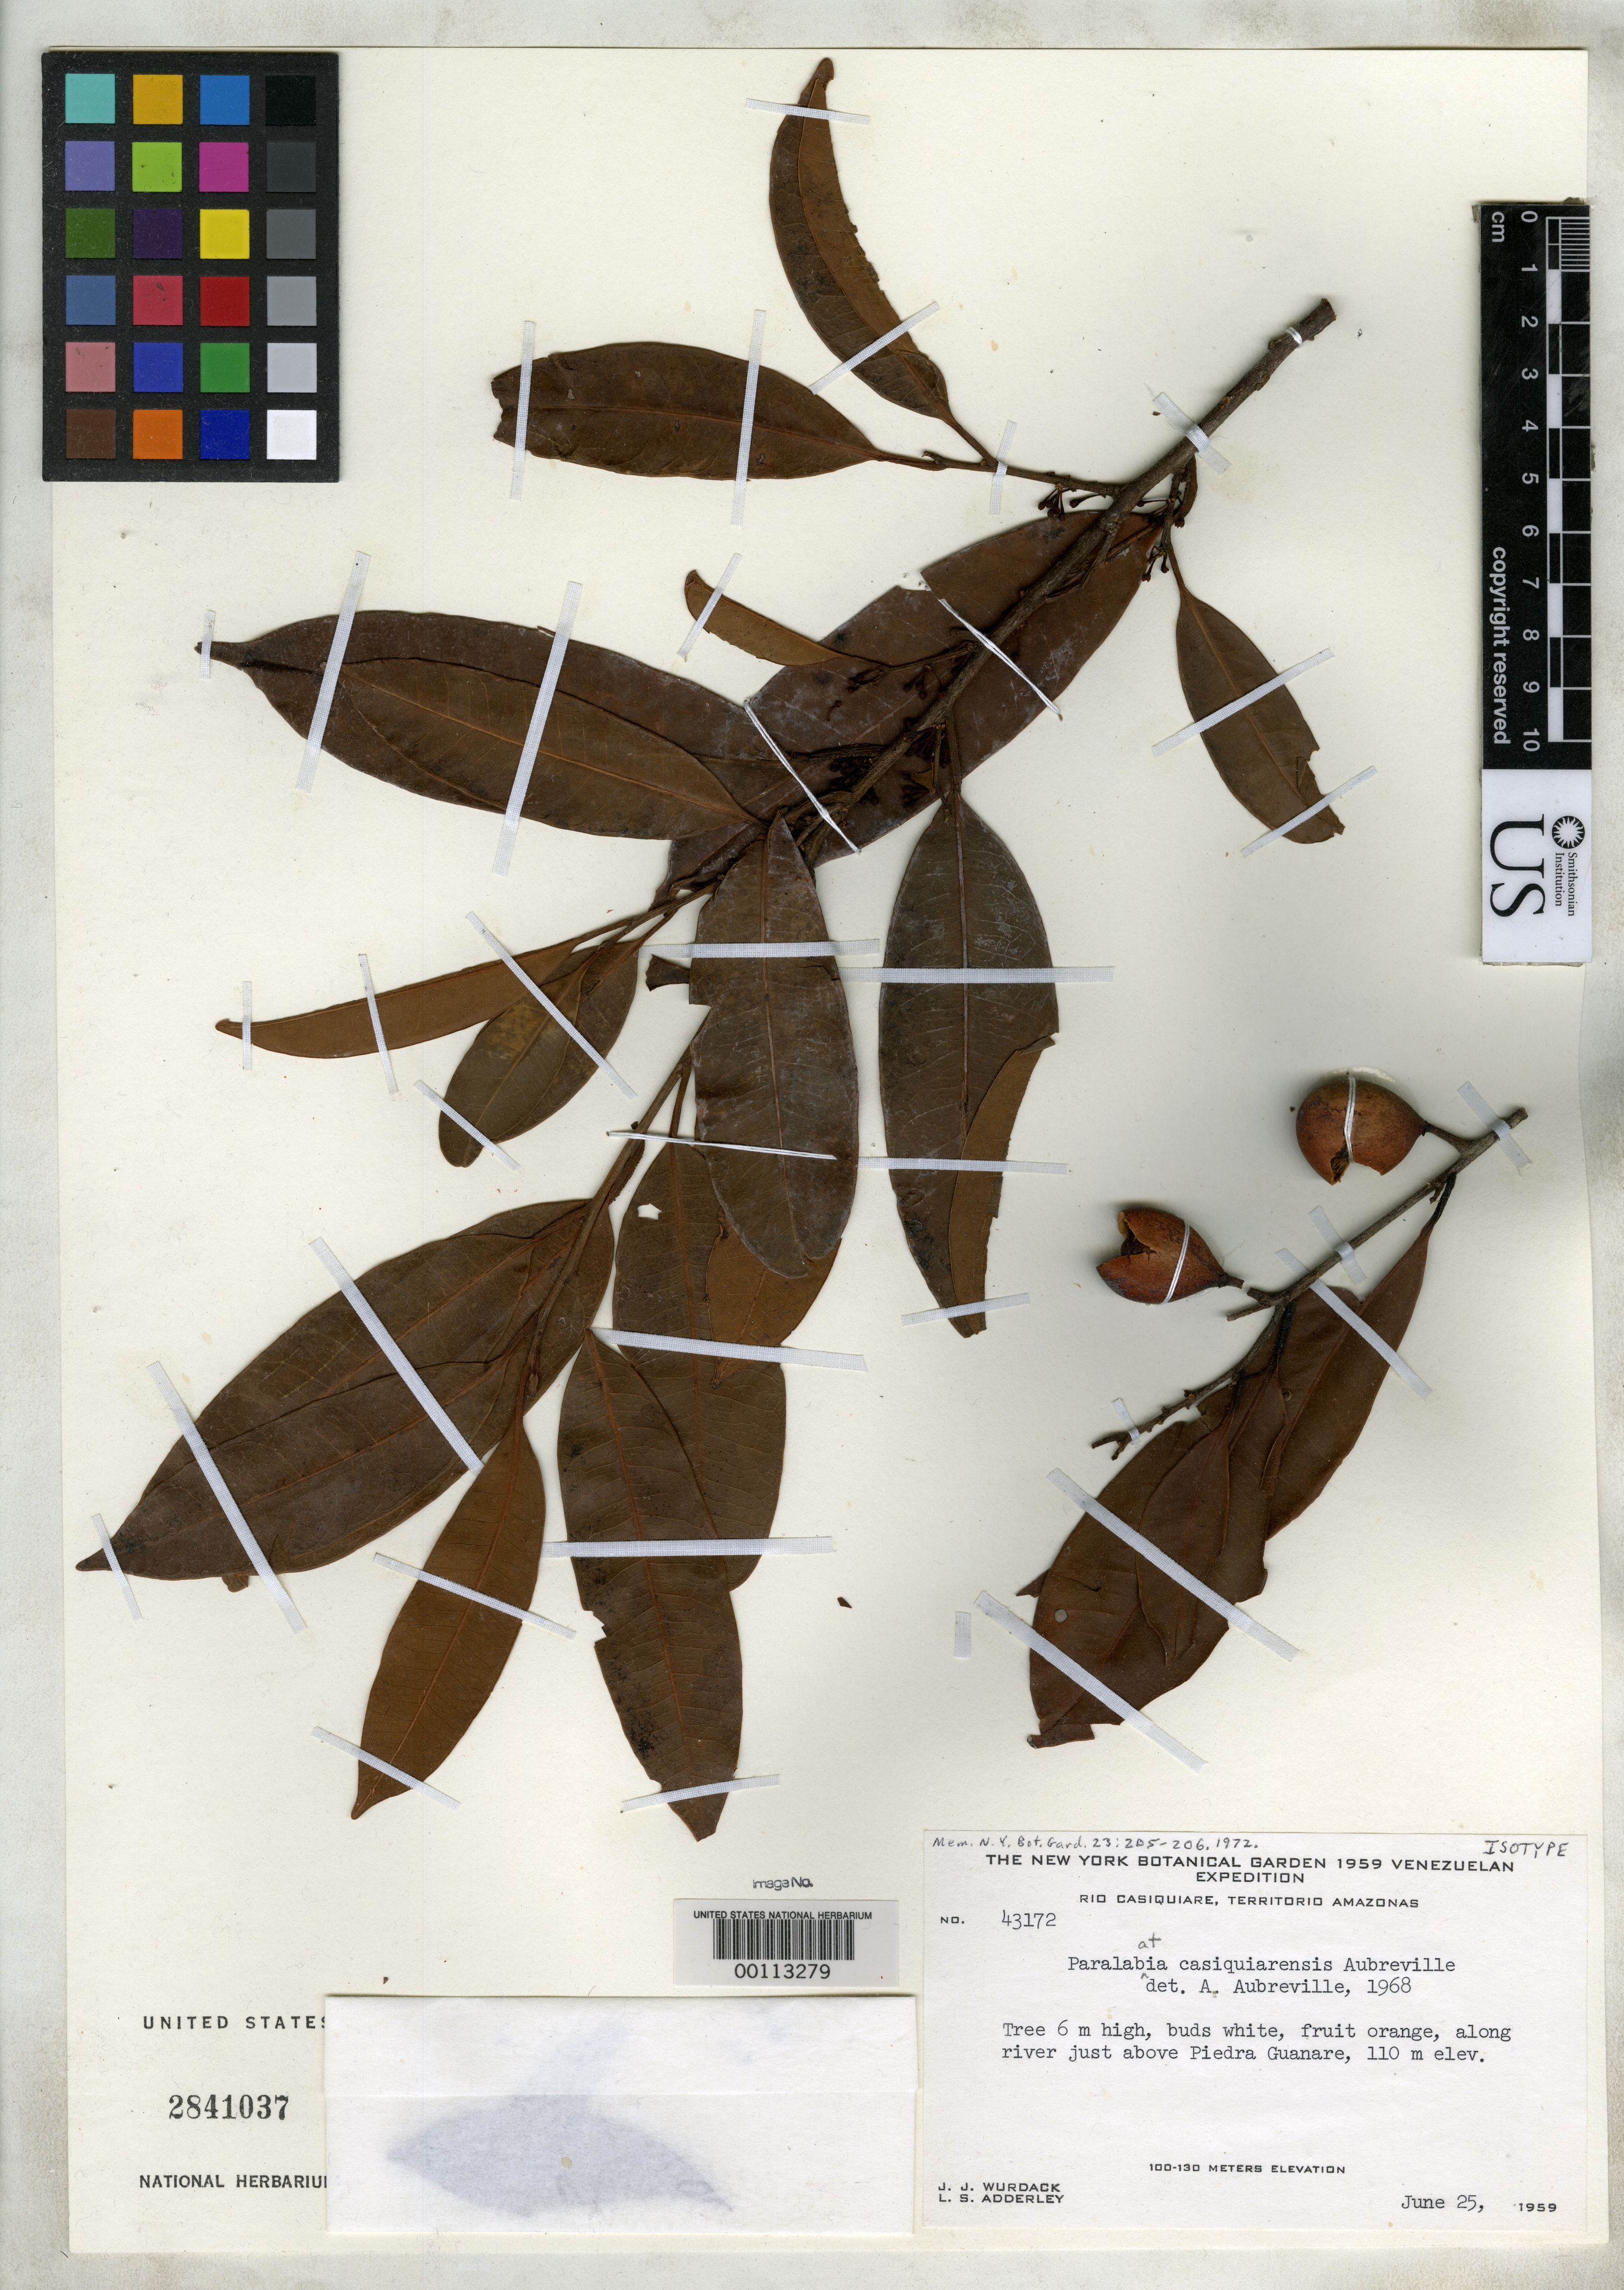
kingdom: Plantae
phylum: Tracheophyta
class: Magnoliopsida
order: Ericales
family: Sapotaceae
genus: Paralabatia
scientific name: Paralabatia casiquiarensis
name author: Aubrév.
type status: Isotype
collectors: J. J. Wurdack & L. S. Adderley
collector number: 43172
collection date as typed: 25 Jun 1959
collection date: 1959-06-25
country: Venezuela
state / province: Amazonas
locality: Rio Casiquiare, above Piedra Guanare.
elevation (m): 110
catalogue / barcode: US 2841037